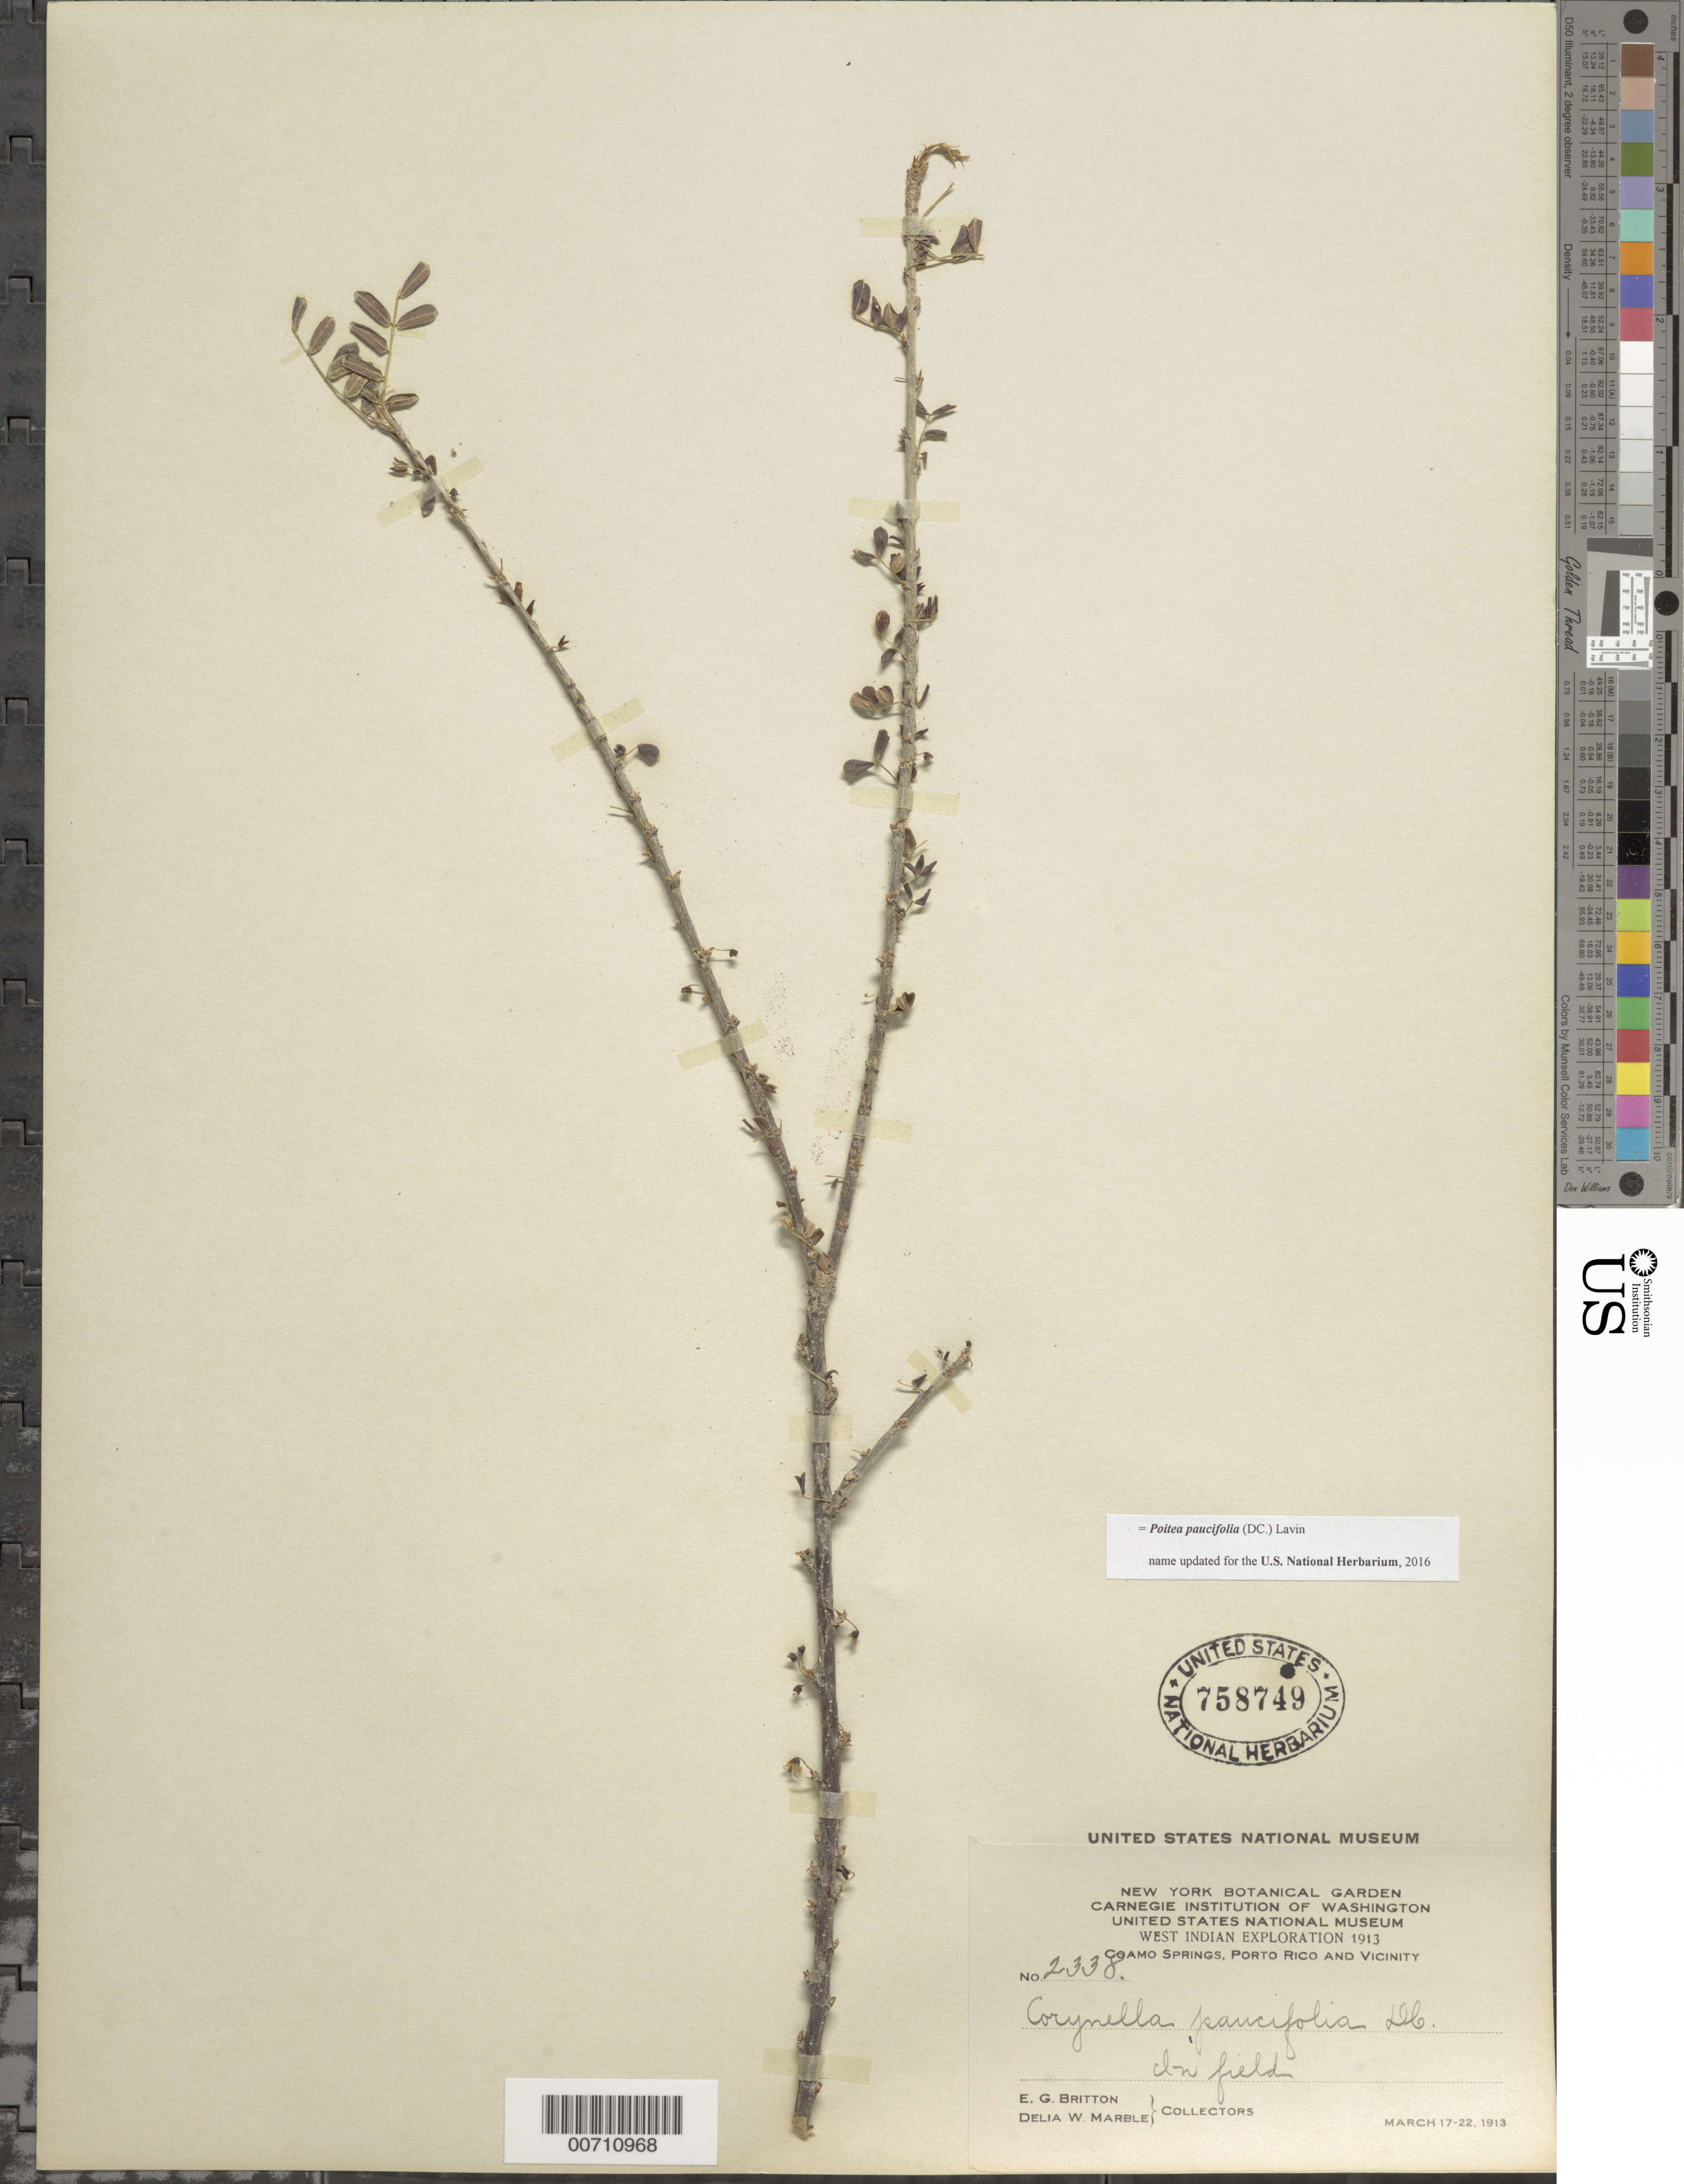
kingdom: Plantae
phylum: Tracheophyta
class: Magnoliopsida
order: Fabales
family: Fabaceae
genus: Poitea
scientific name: Poitea paucifolia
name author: (DC.) Lavin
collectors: E. G. Britton & D. W. Marble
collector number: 2338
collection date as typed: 17 Mar 1913 to 22 Mar 1913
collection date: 1913-03-17/1913-03-22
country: Puerto Rico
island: Greater Antilles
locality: Coamo Springs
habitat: In field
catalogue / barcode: US 758749